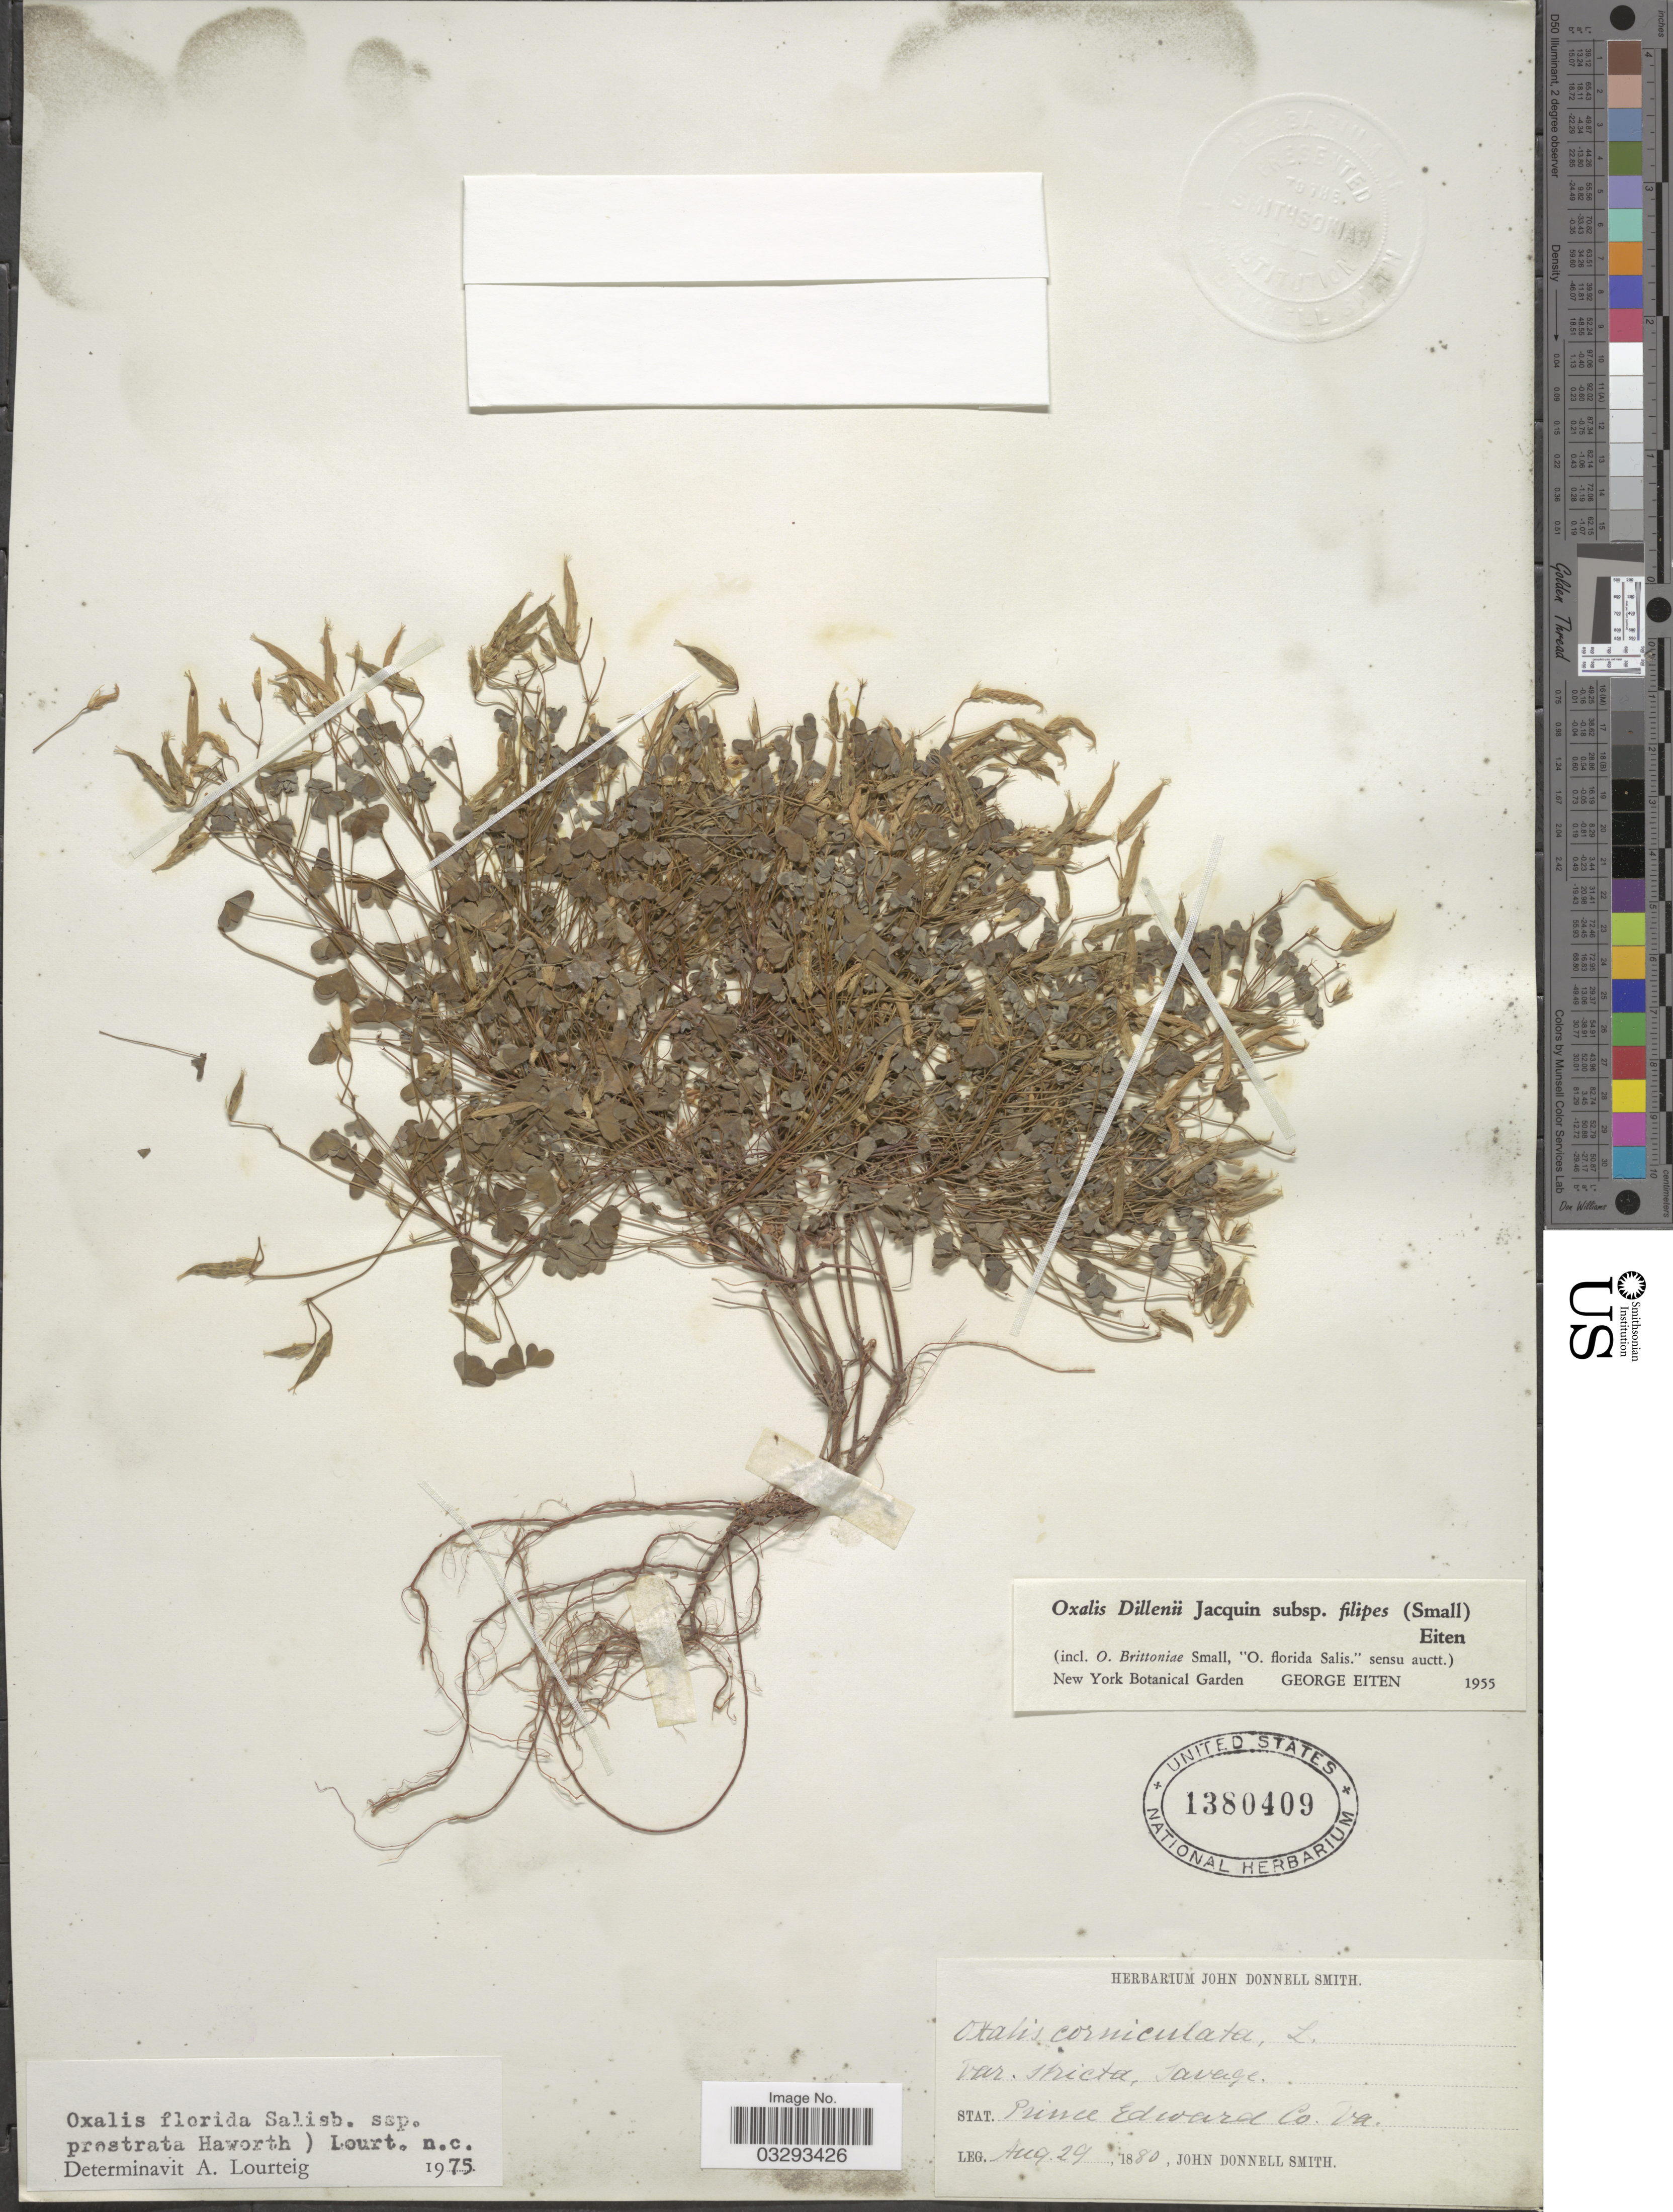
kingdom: Plantae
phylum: Tracheophyta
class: Magnoliopsida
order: Oxalidales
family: Oxalidaceae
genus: Oxalis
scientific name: Oxalis florida subsp. prostrata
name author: (Haw.) Lourteig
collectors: J. Donnell Smith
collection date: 1880-08-29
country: United States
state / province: Virginia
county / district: Prince Edward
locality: Prince Edward Co.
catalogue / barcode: US 1380409